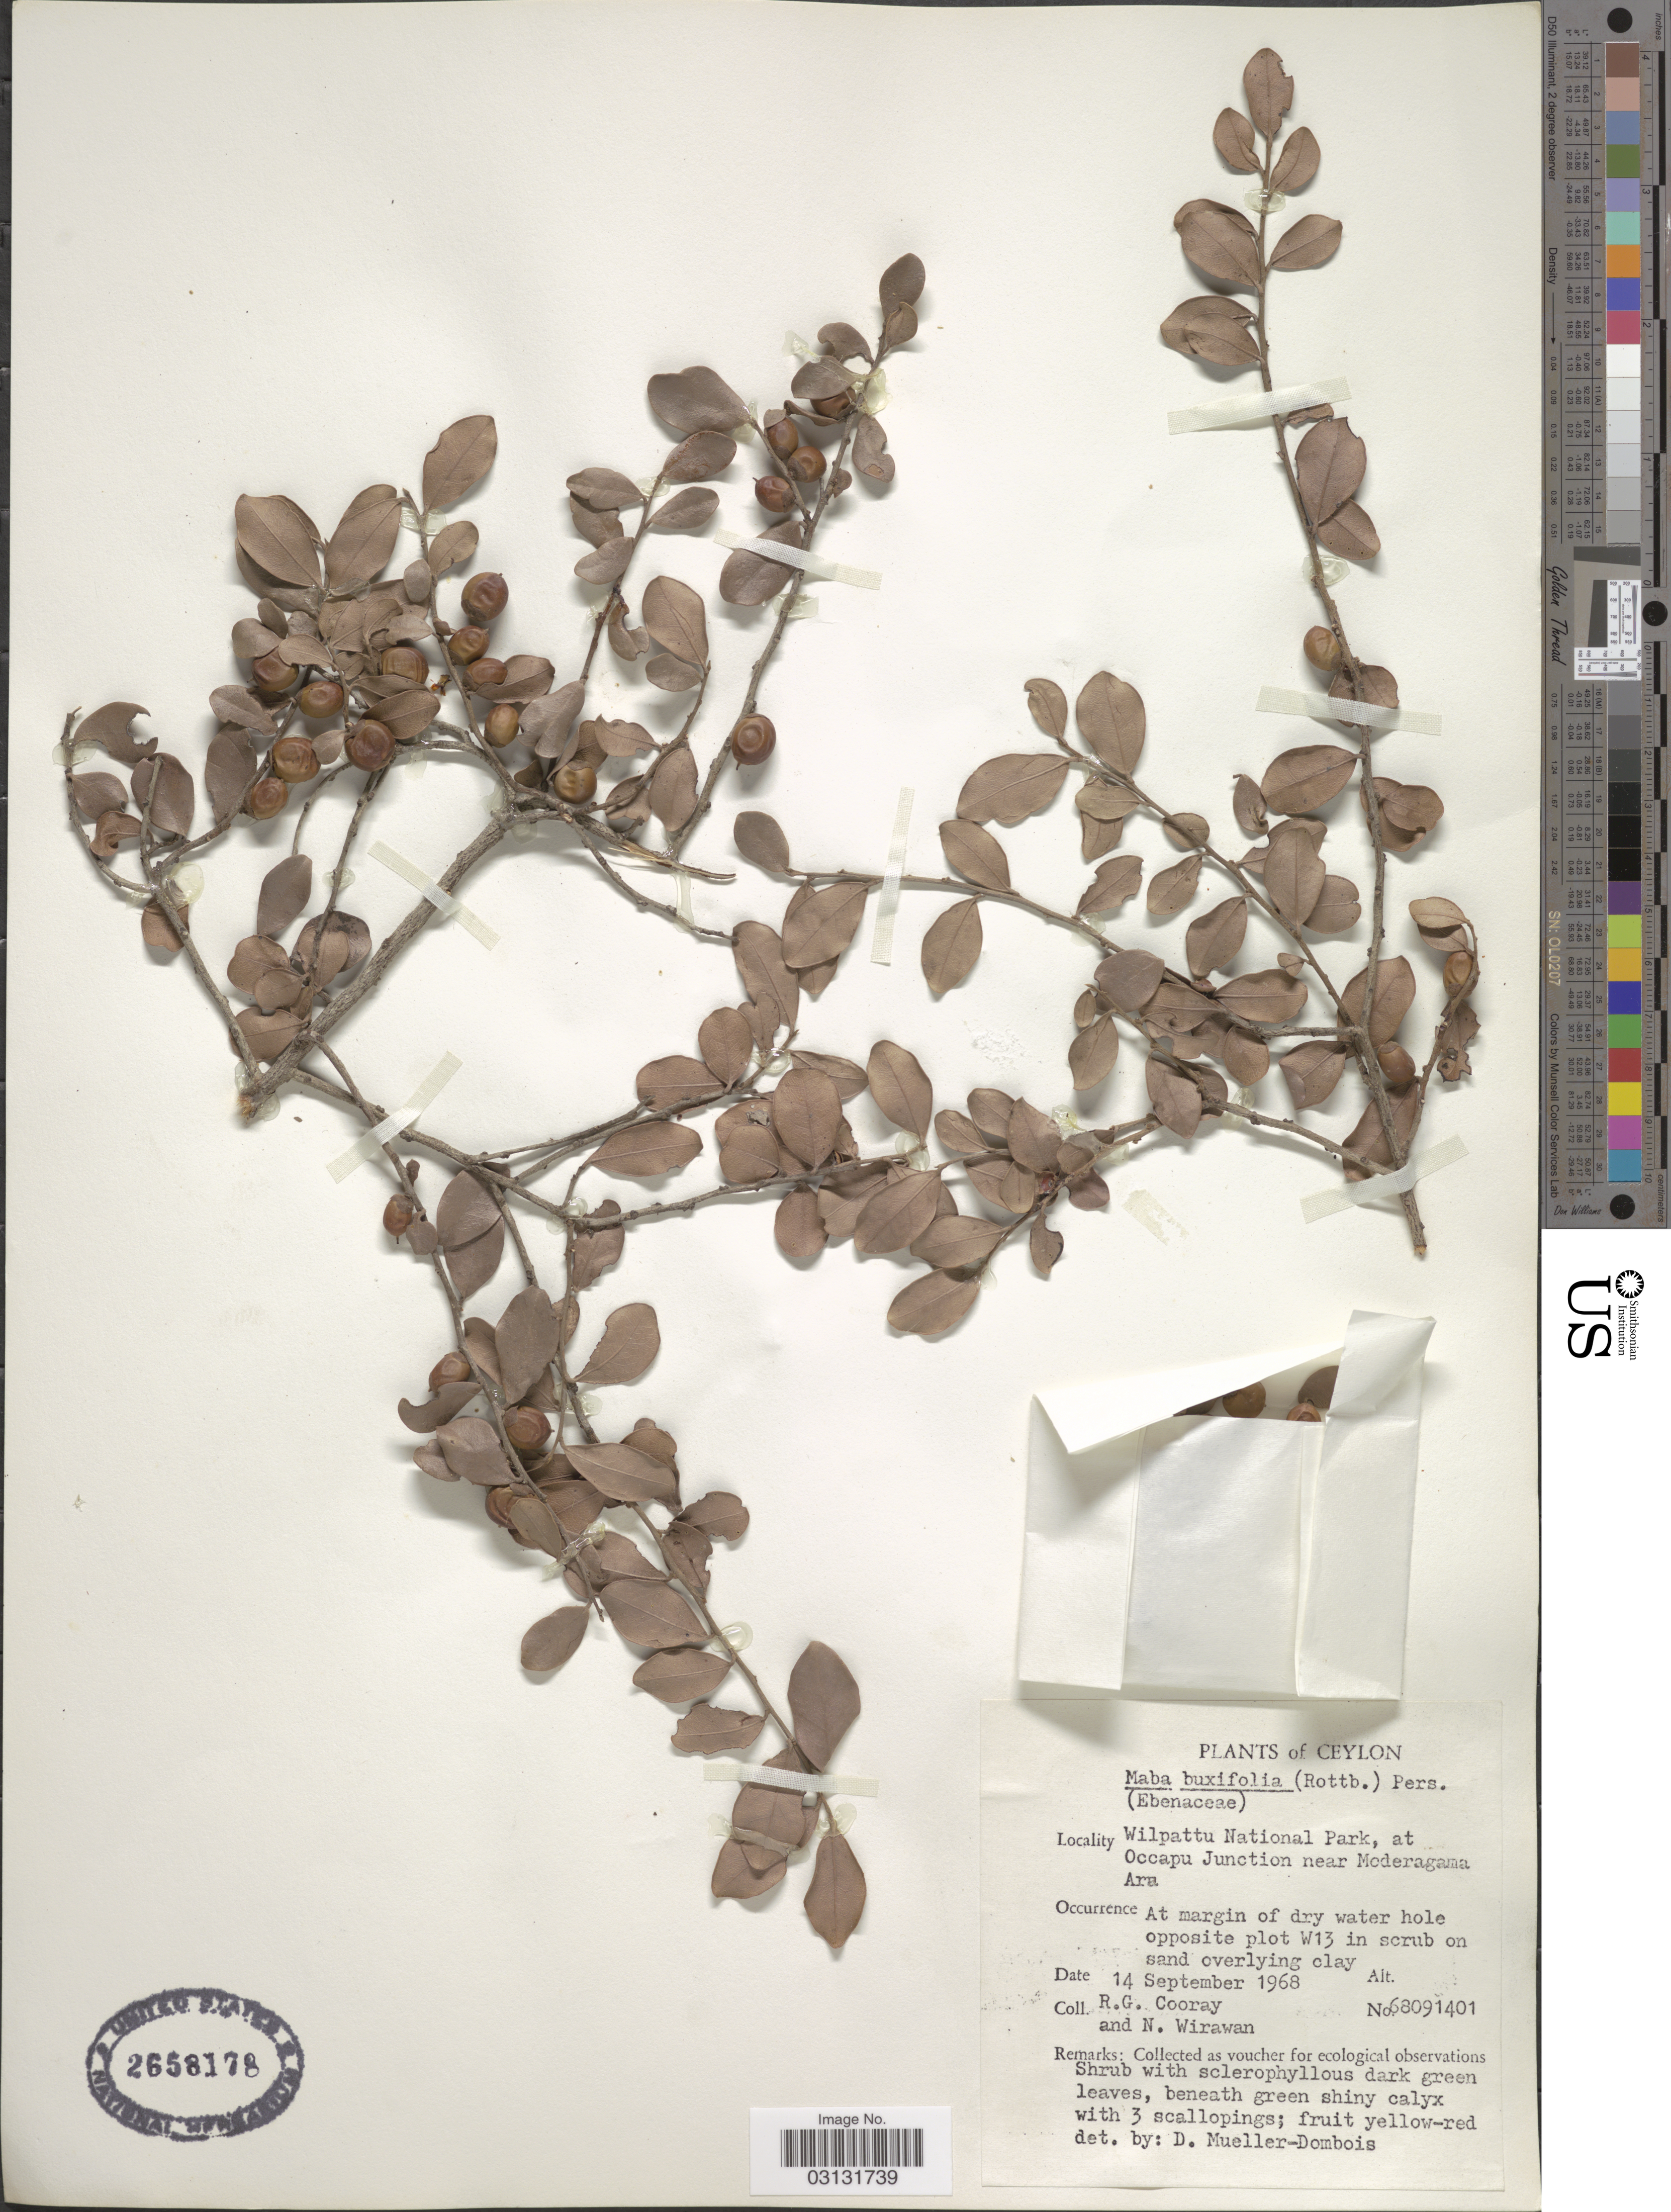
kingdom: Plantae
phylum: Tracheophyta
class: Magnoliopsida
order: Ericales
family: Ebenaceae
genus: Diospyros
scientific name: Diospyros ferrea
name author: (Willd.) Bakh.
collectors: R. Cooray & N. Wirawan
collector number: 68091401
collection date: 1968-09-14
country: Sri Lanka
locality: Ceylon. Wilpattu National Park, at Occapu Junction near Moderagama Ara. Opposite plot W13.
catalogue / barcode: US 2658178